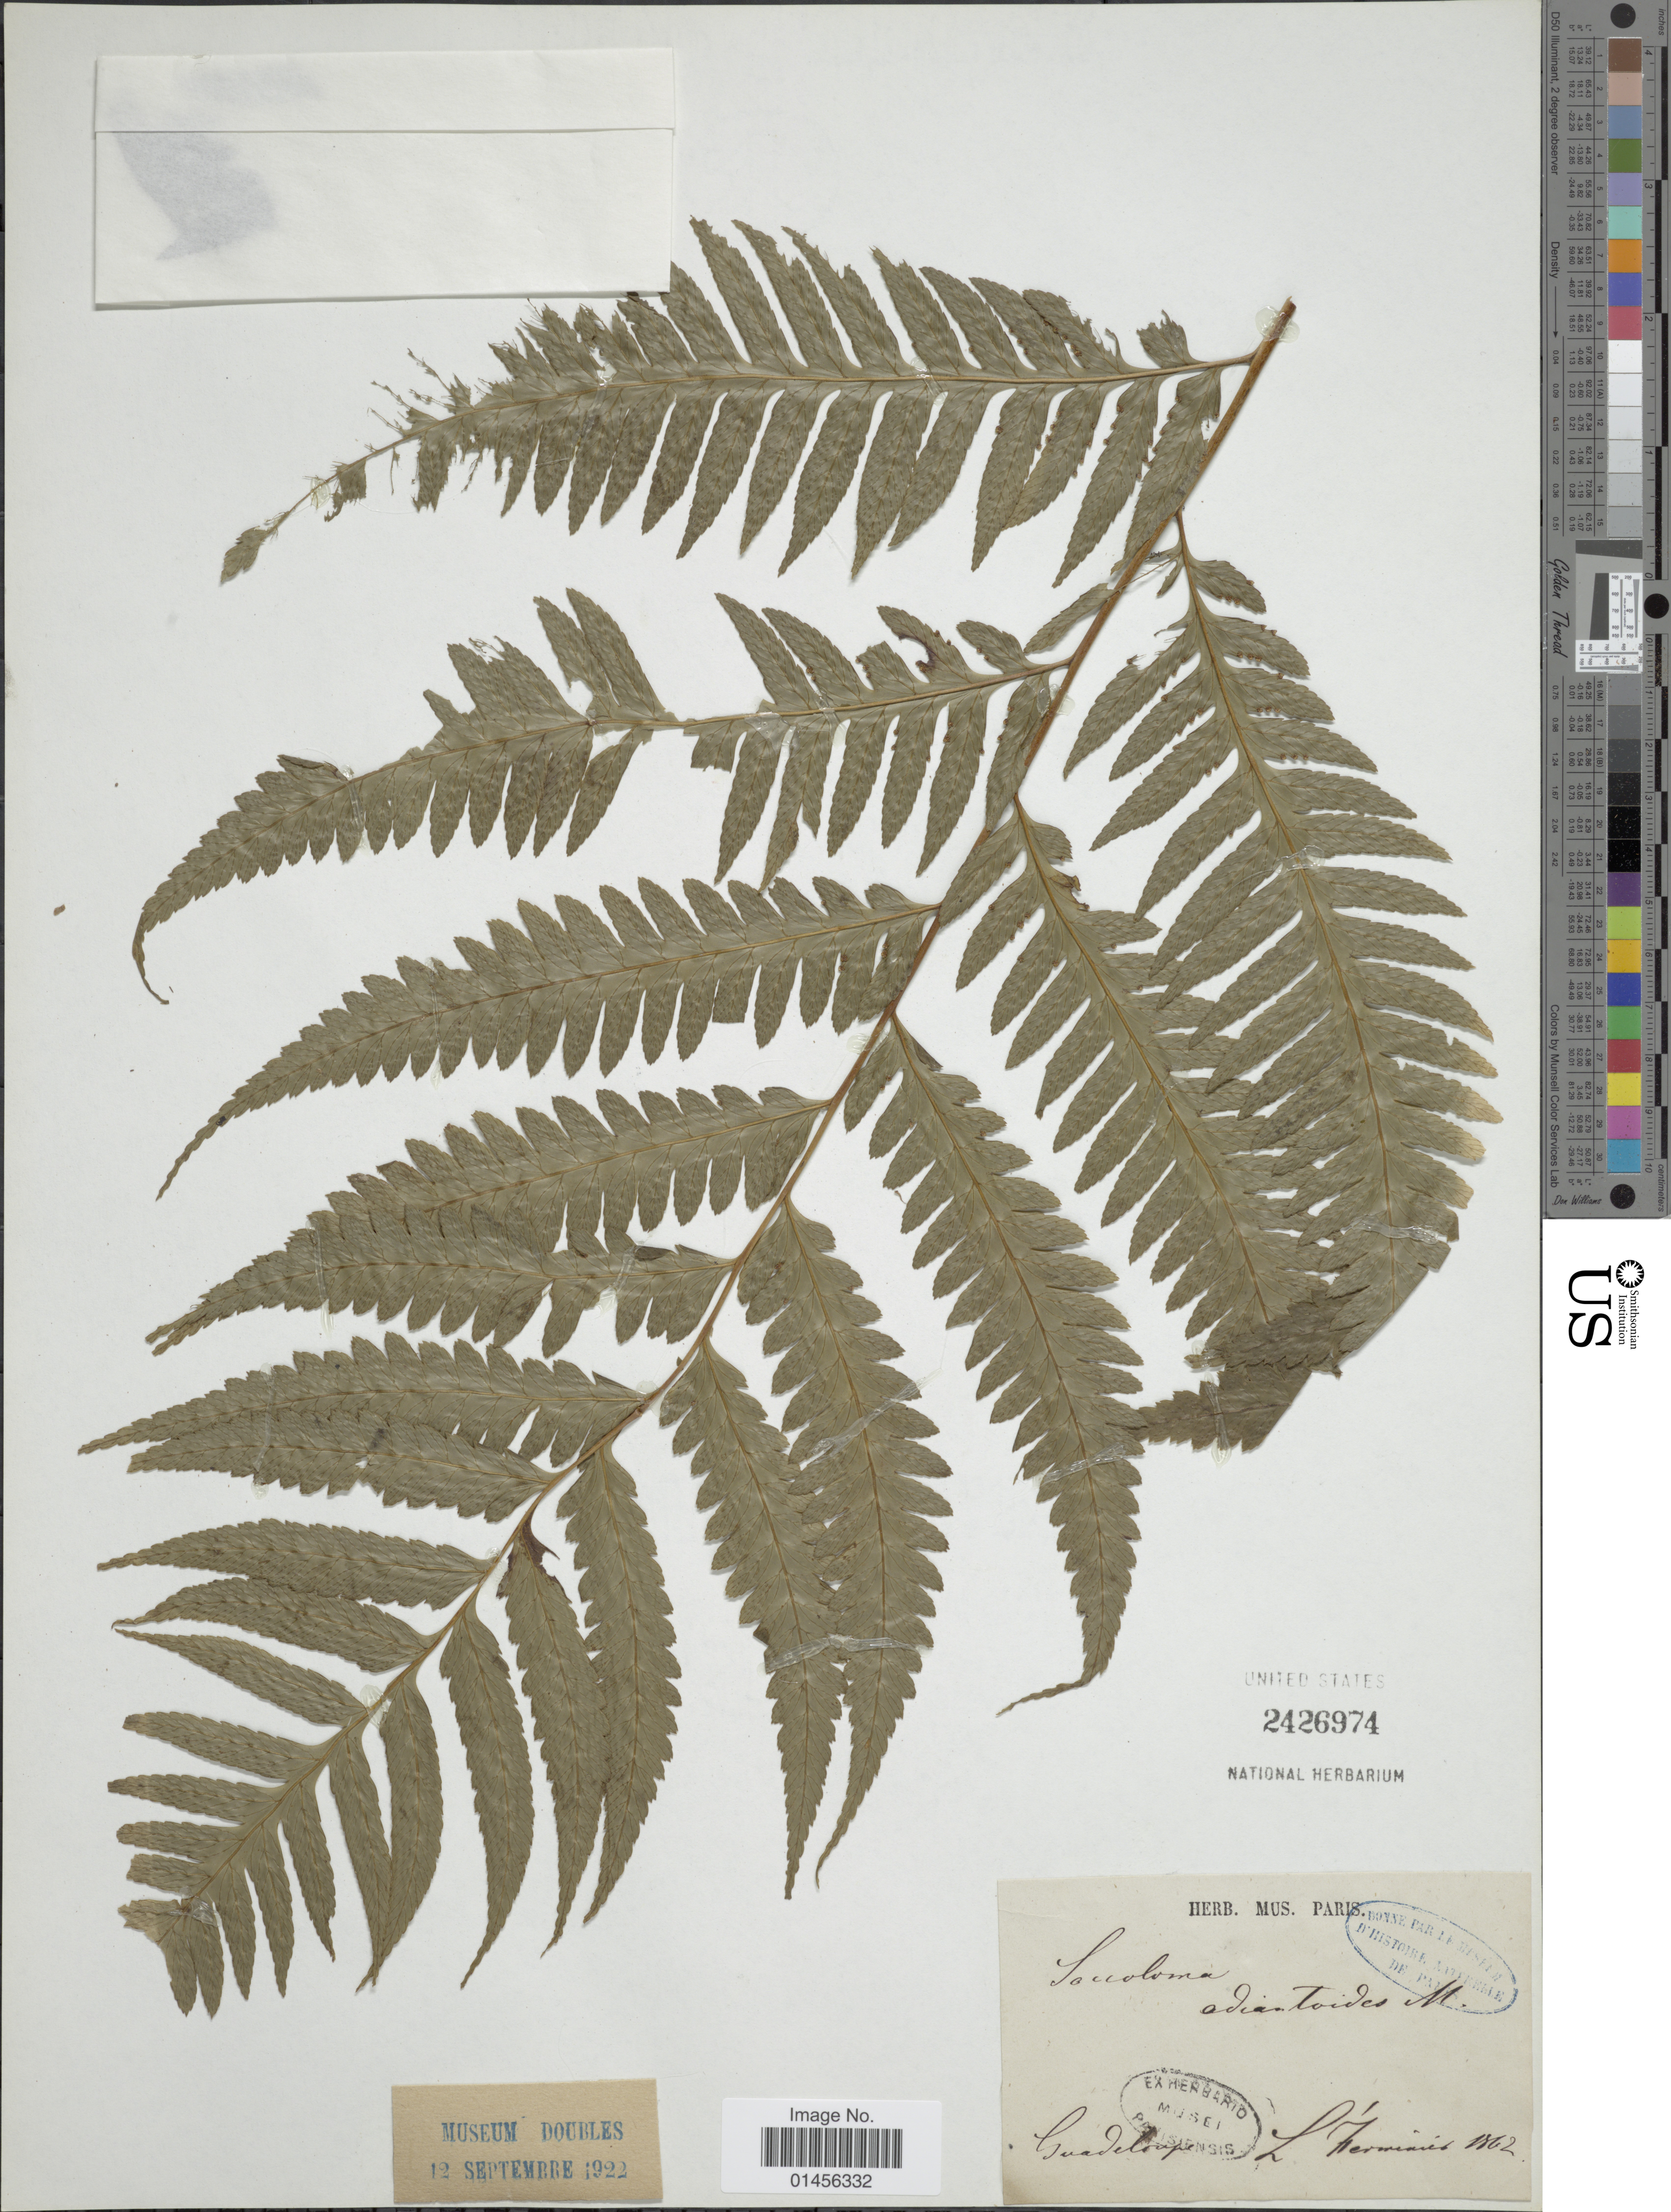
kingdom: Plantae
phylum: Tracheophyta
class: Polypodiopsida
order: Polypodiales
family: Saccolomataceae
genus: Saccoloma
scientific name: Saccoloma domingense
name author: (Spreng.) C. Chr.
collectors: -. L'Herminier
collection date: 1862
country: Guadeloupe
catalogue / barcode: US 2426974